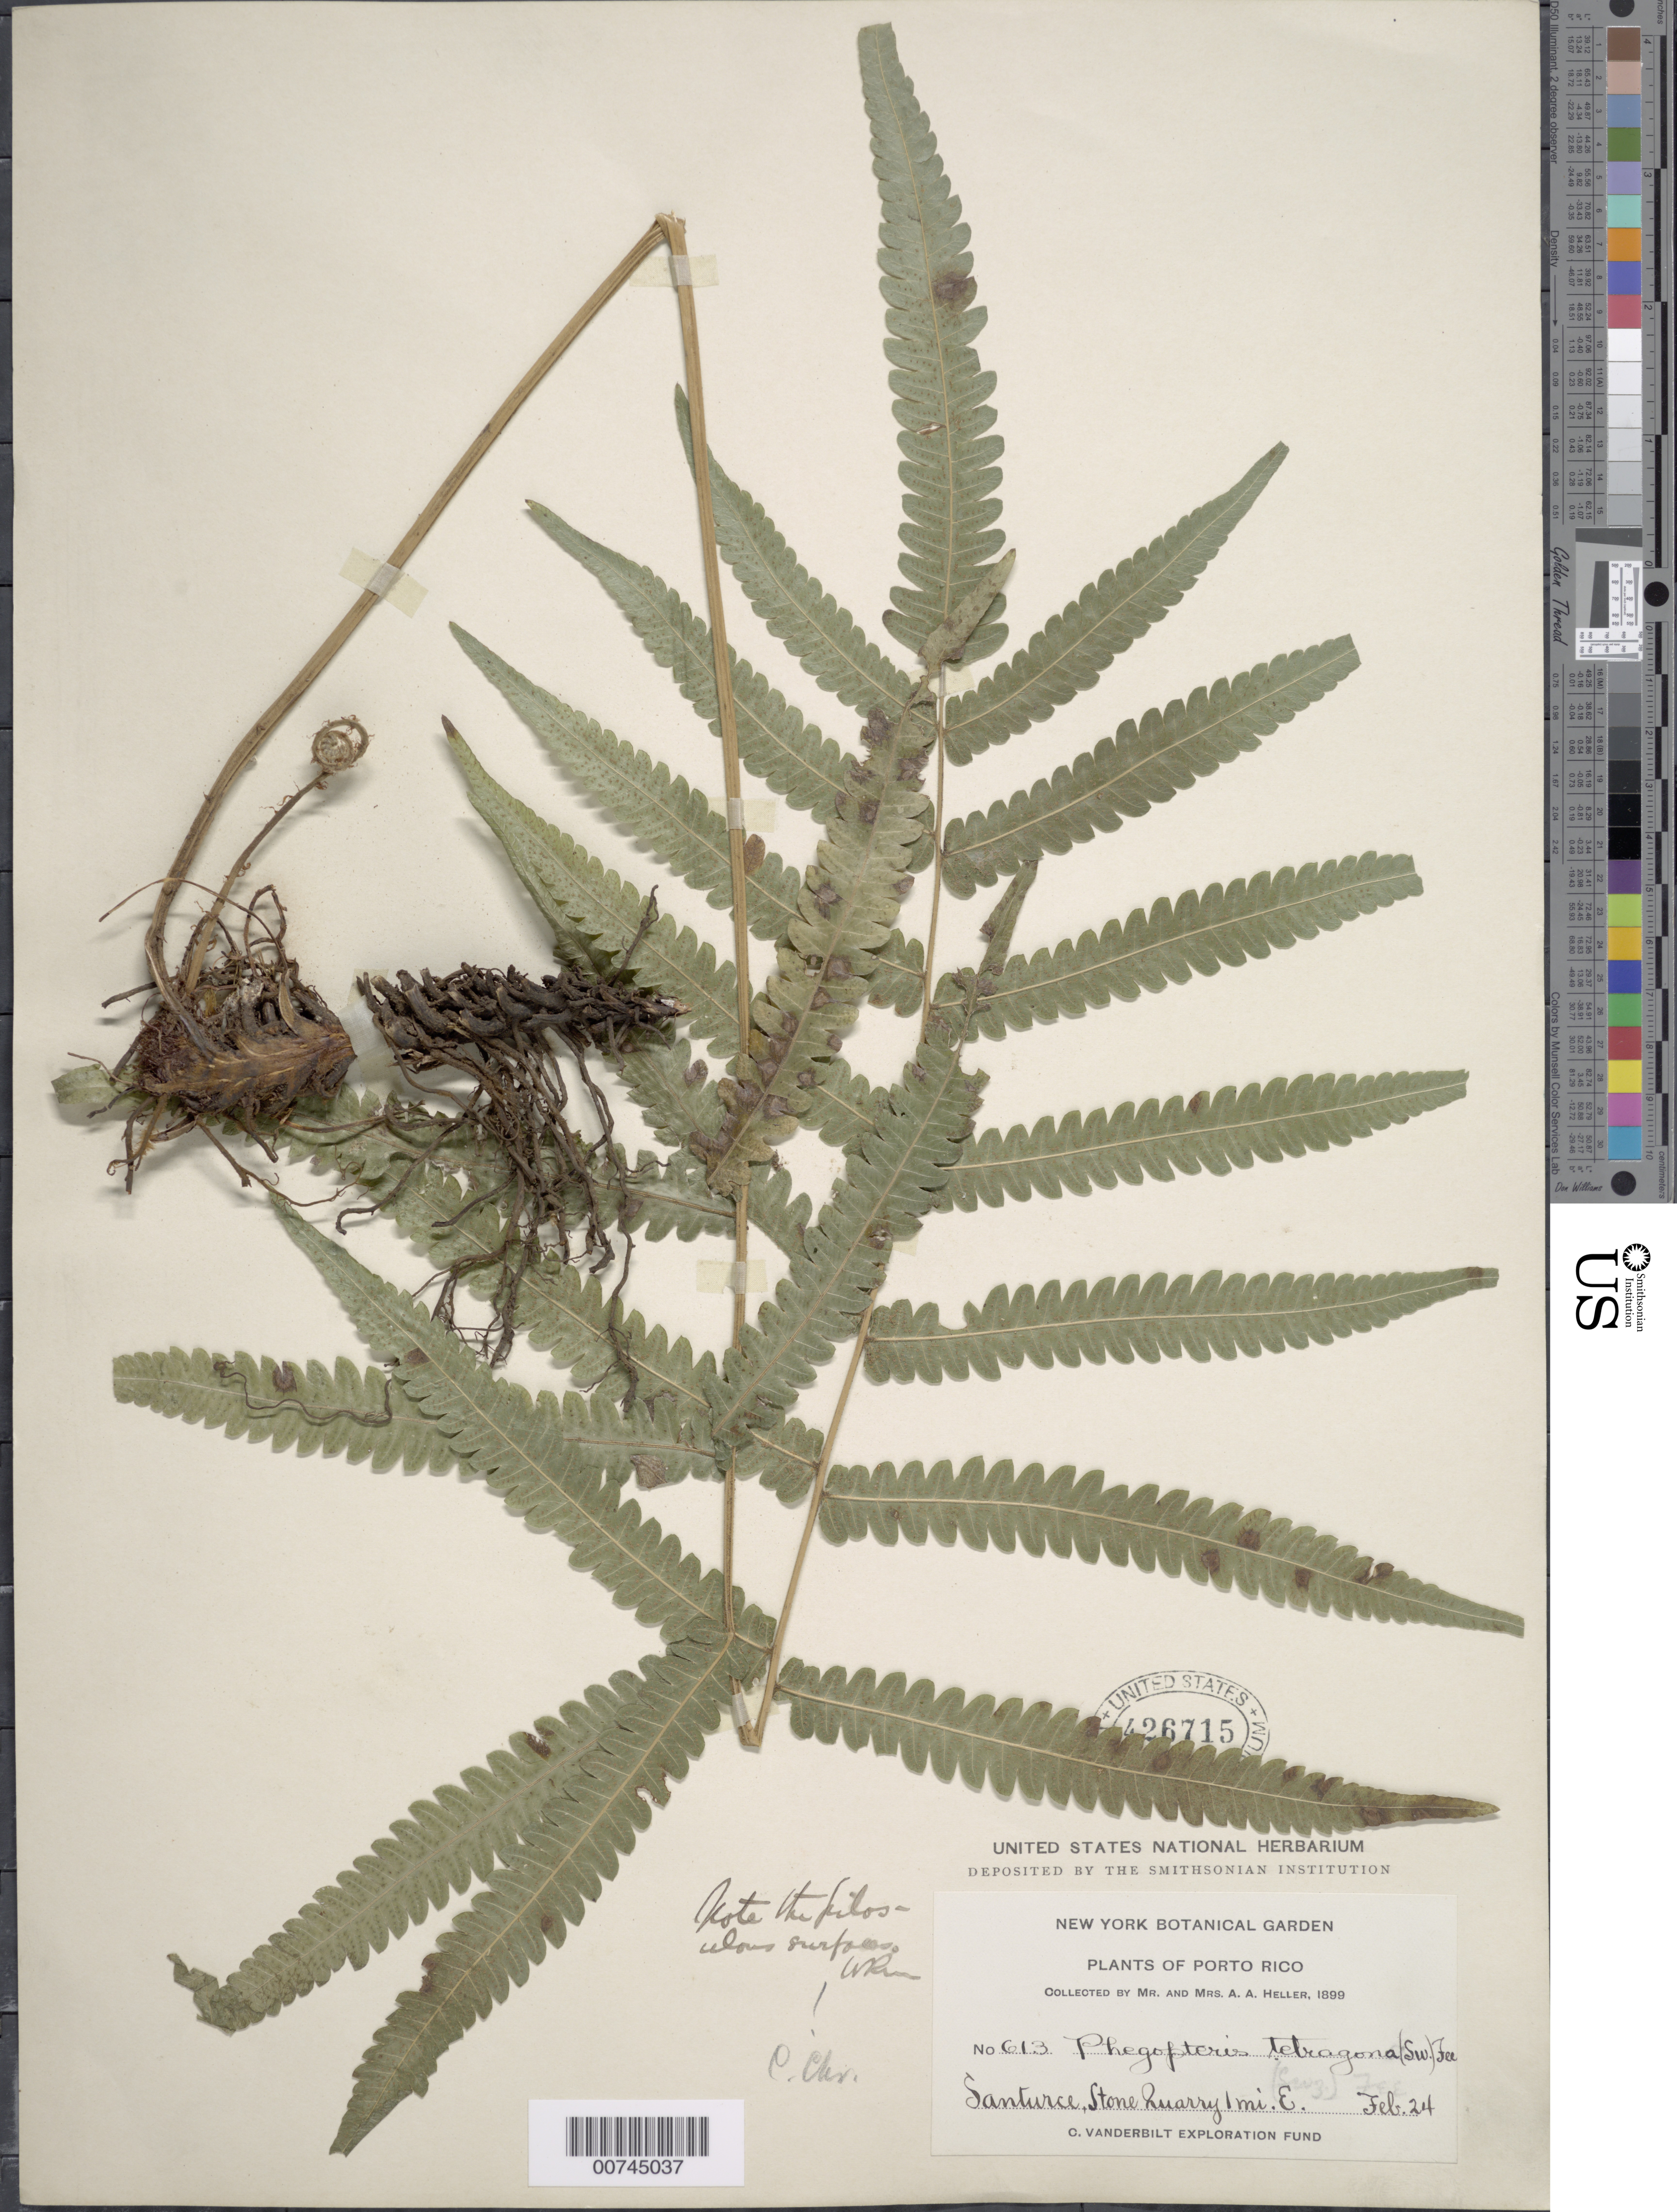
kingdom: Plantae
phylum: Tracheophyta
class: Polypodiopsida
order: Polypodiales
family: Thelypteridaceae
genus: Goniopteris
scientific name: Goniopteris subtetragona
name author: (Link) Vareschi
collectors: A. A. Heller & E. G. Heller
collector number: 613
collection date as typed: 24 Feb 1899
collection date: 1899-02-24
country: Puerto Rico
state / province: San Juan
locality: Santurce, Stone quarry 1 mi. E.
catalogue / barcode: US 426715